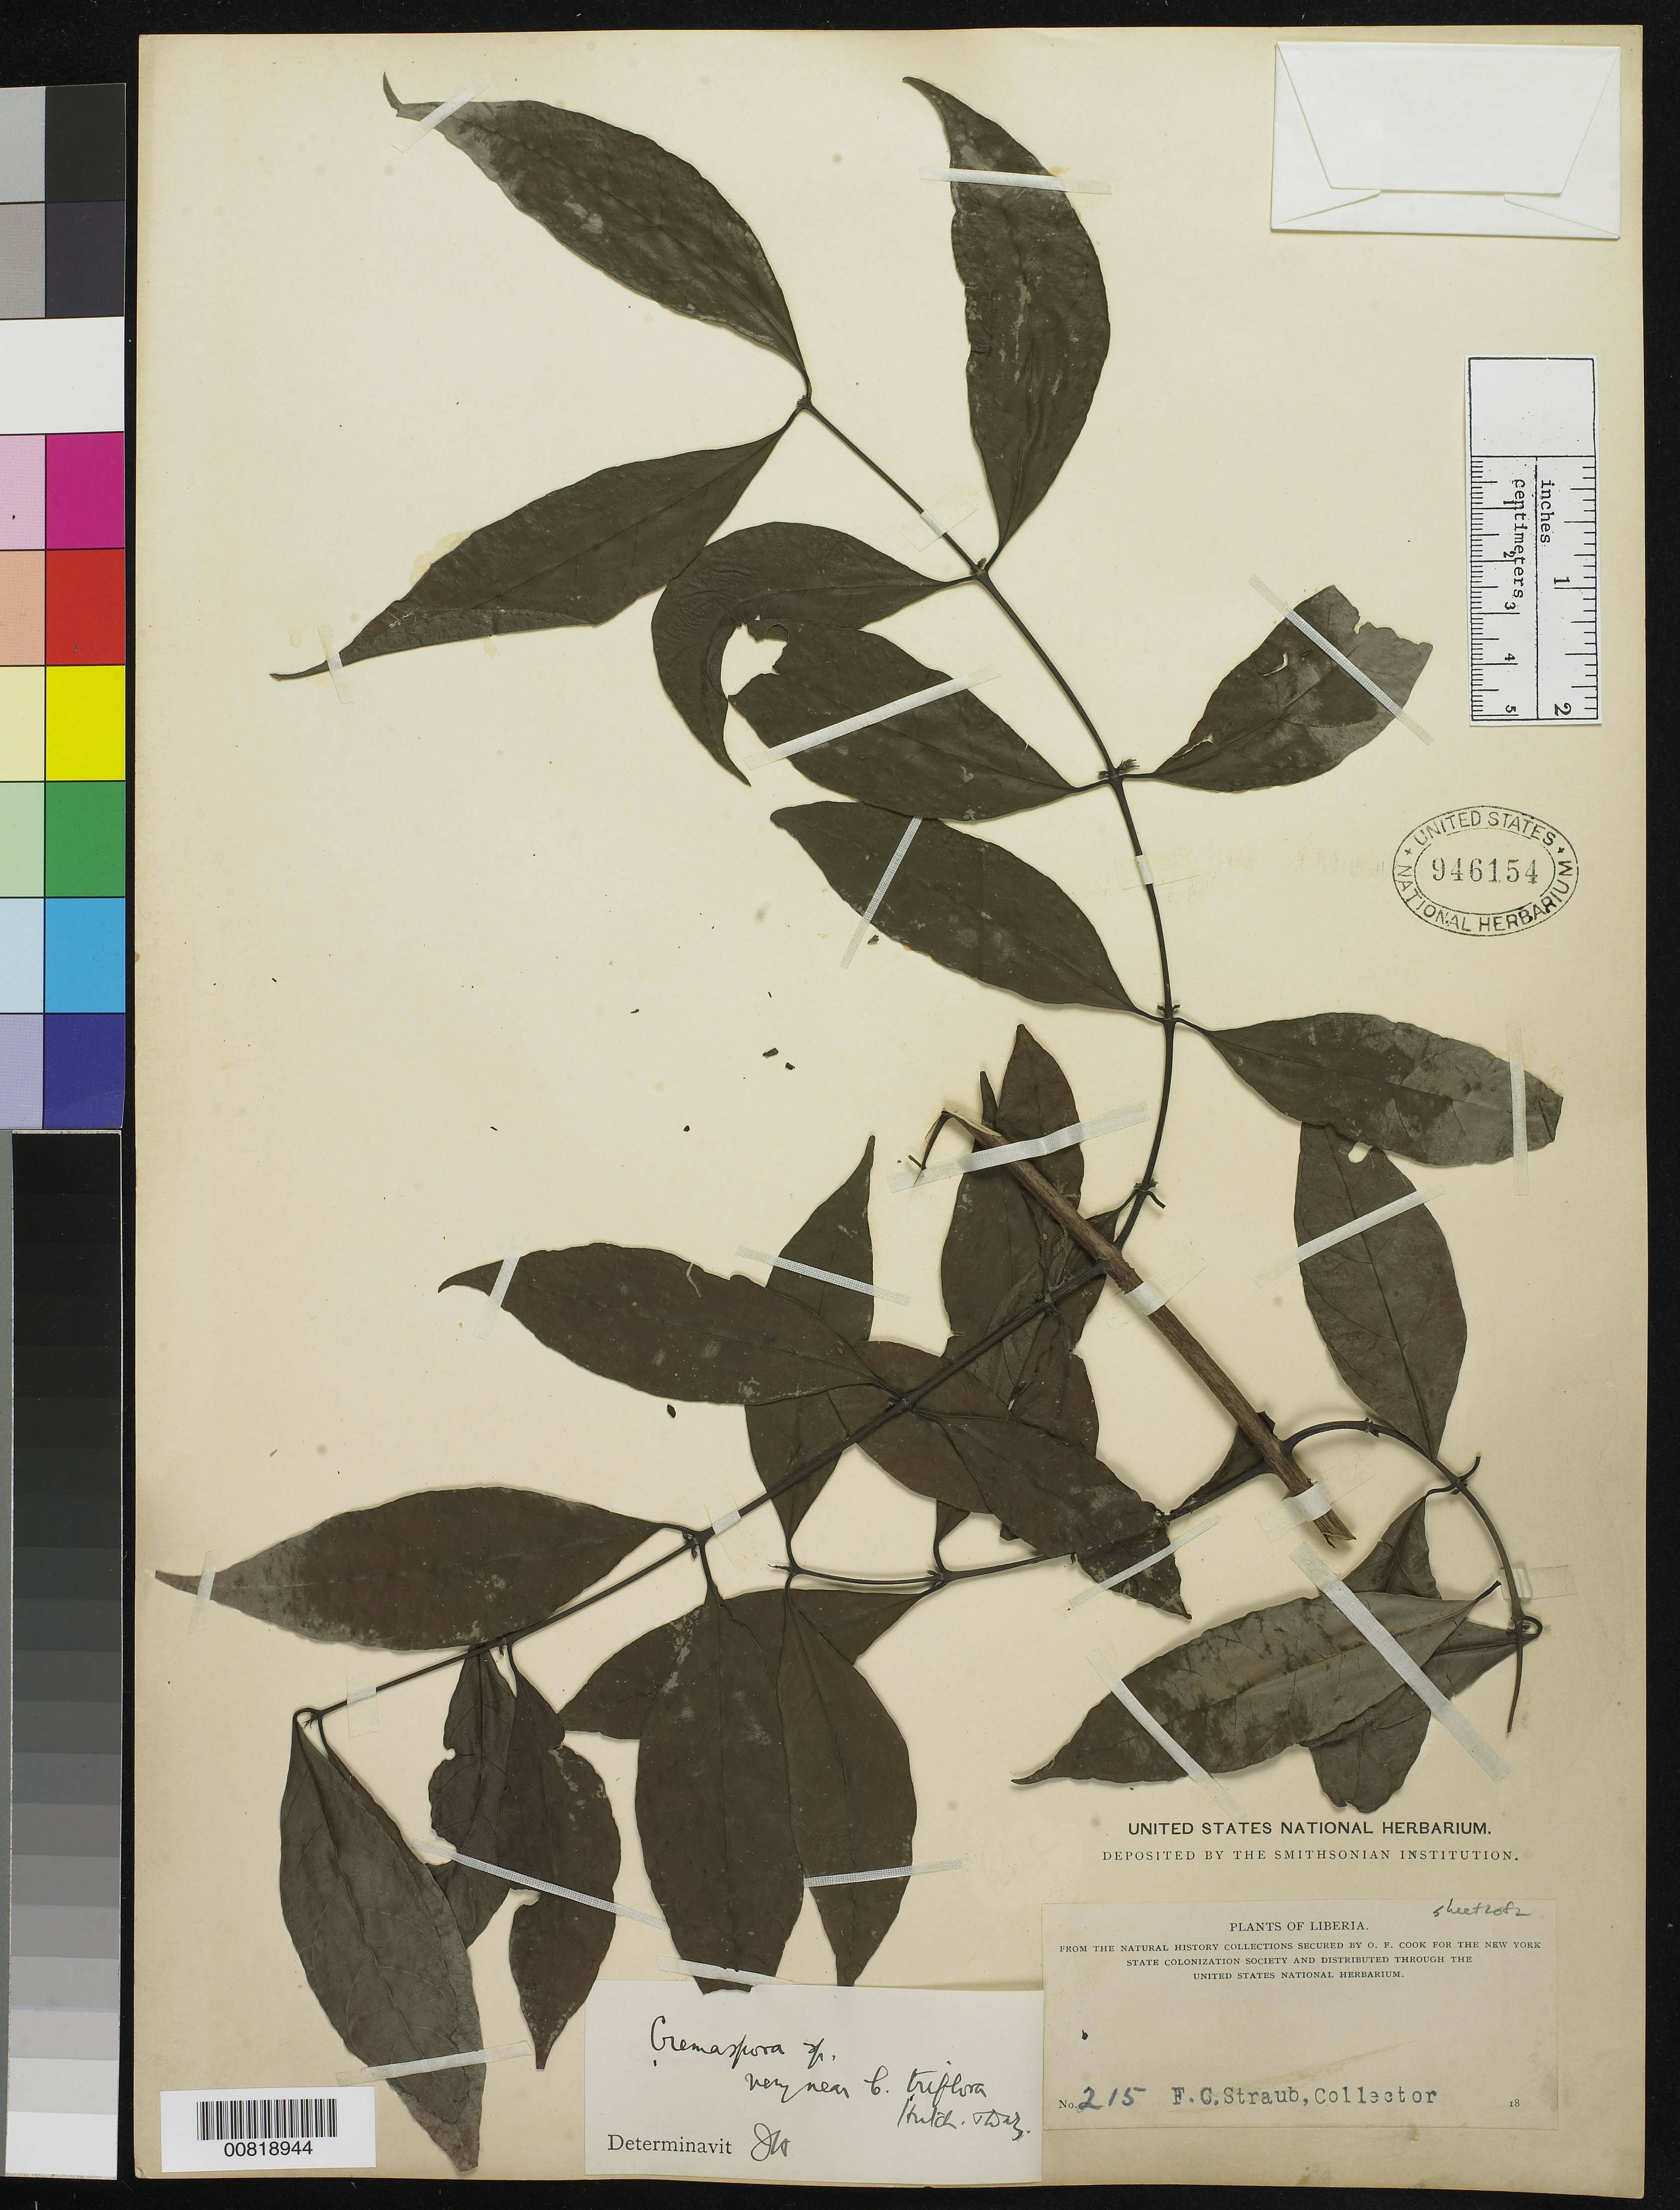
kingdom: Plantae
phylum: Tracheophyta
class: Magnoliopsida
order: Gentianales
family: Rubiaceae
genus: Cremaspora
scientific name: Cremaspora sp.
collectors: F. Straub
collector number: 215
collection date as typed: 18--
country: Liberia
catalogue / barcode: US 946154